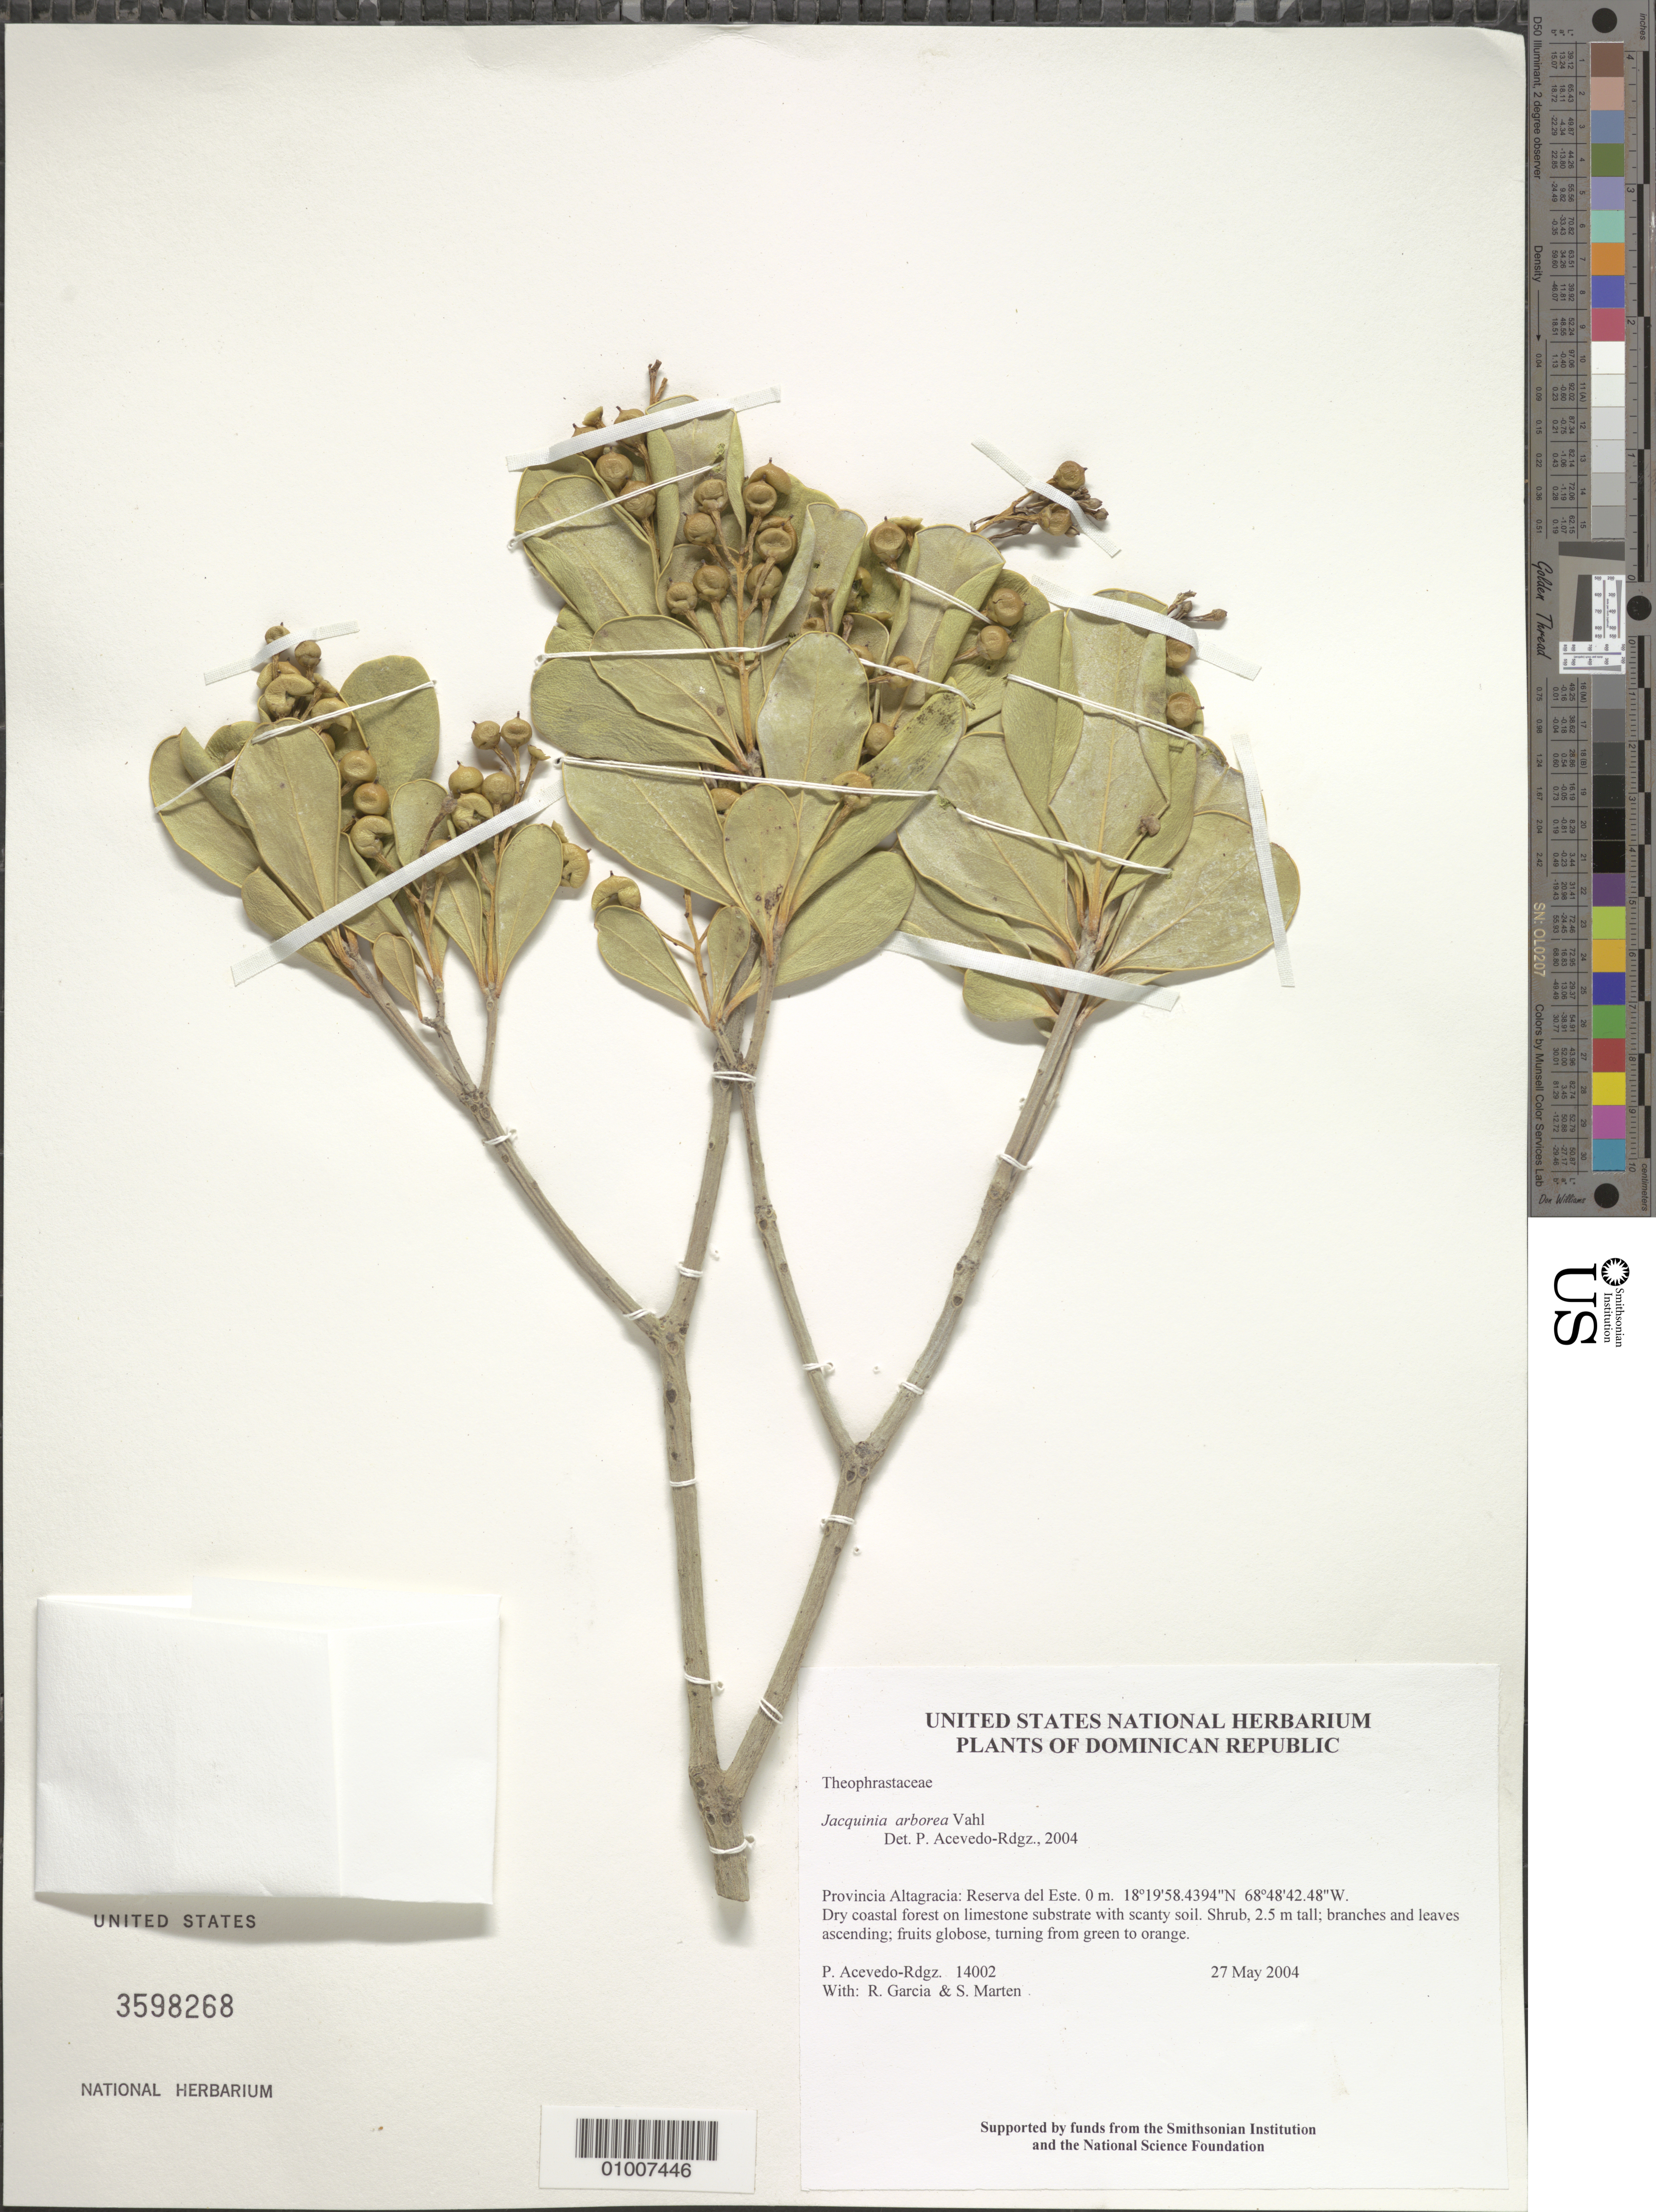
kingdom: Plantae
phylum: Tracheophyta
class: Magnoliopsida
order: Ericales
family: Primulaceae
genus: Jacquinia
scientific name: Jacquinia arborea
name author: Vahl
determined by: Acevedo-Rodríguez, P., (BOT), Smithsonian Institution - National Museum of Natural History (UNITED STATES)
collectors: P. Acevedo-Rodr., R. G. García & S. Marten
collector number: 14002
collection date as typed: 27 May 2004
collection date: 2004-05-27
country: Dominican Republic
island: Hispaniola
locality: Provincia Altagracia: Reserva del Este.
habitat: Dry coastal forest on limestone substrate with scanty soil.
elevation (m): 0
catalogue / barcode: US 3598268